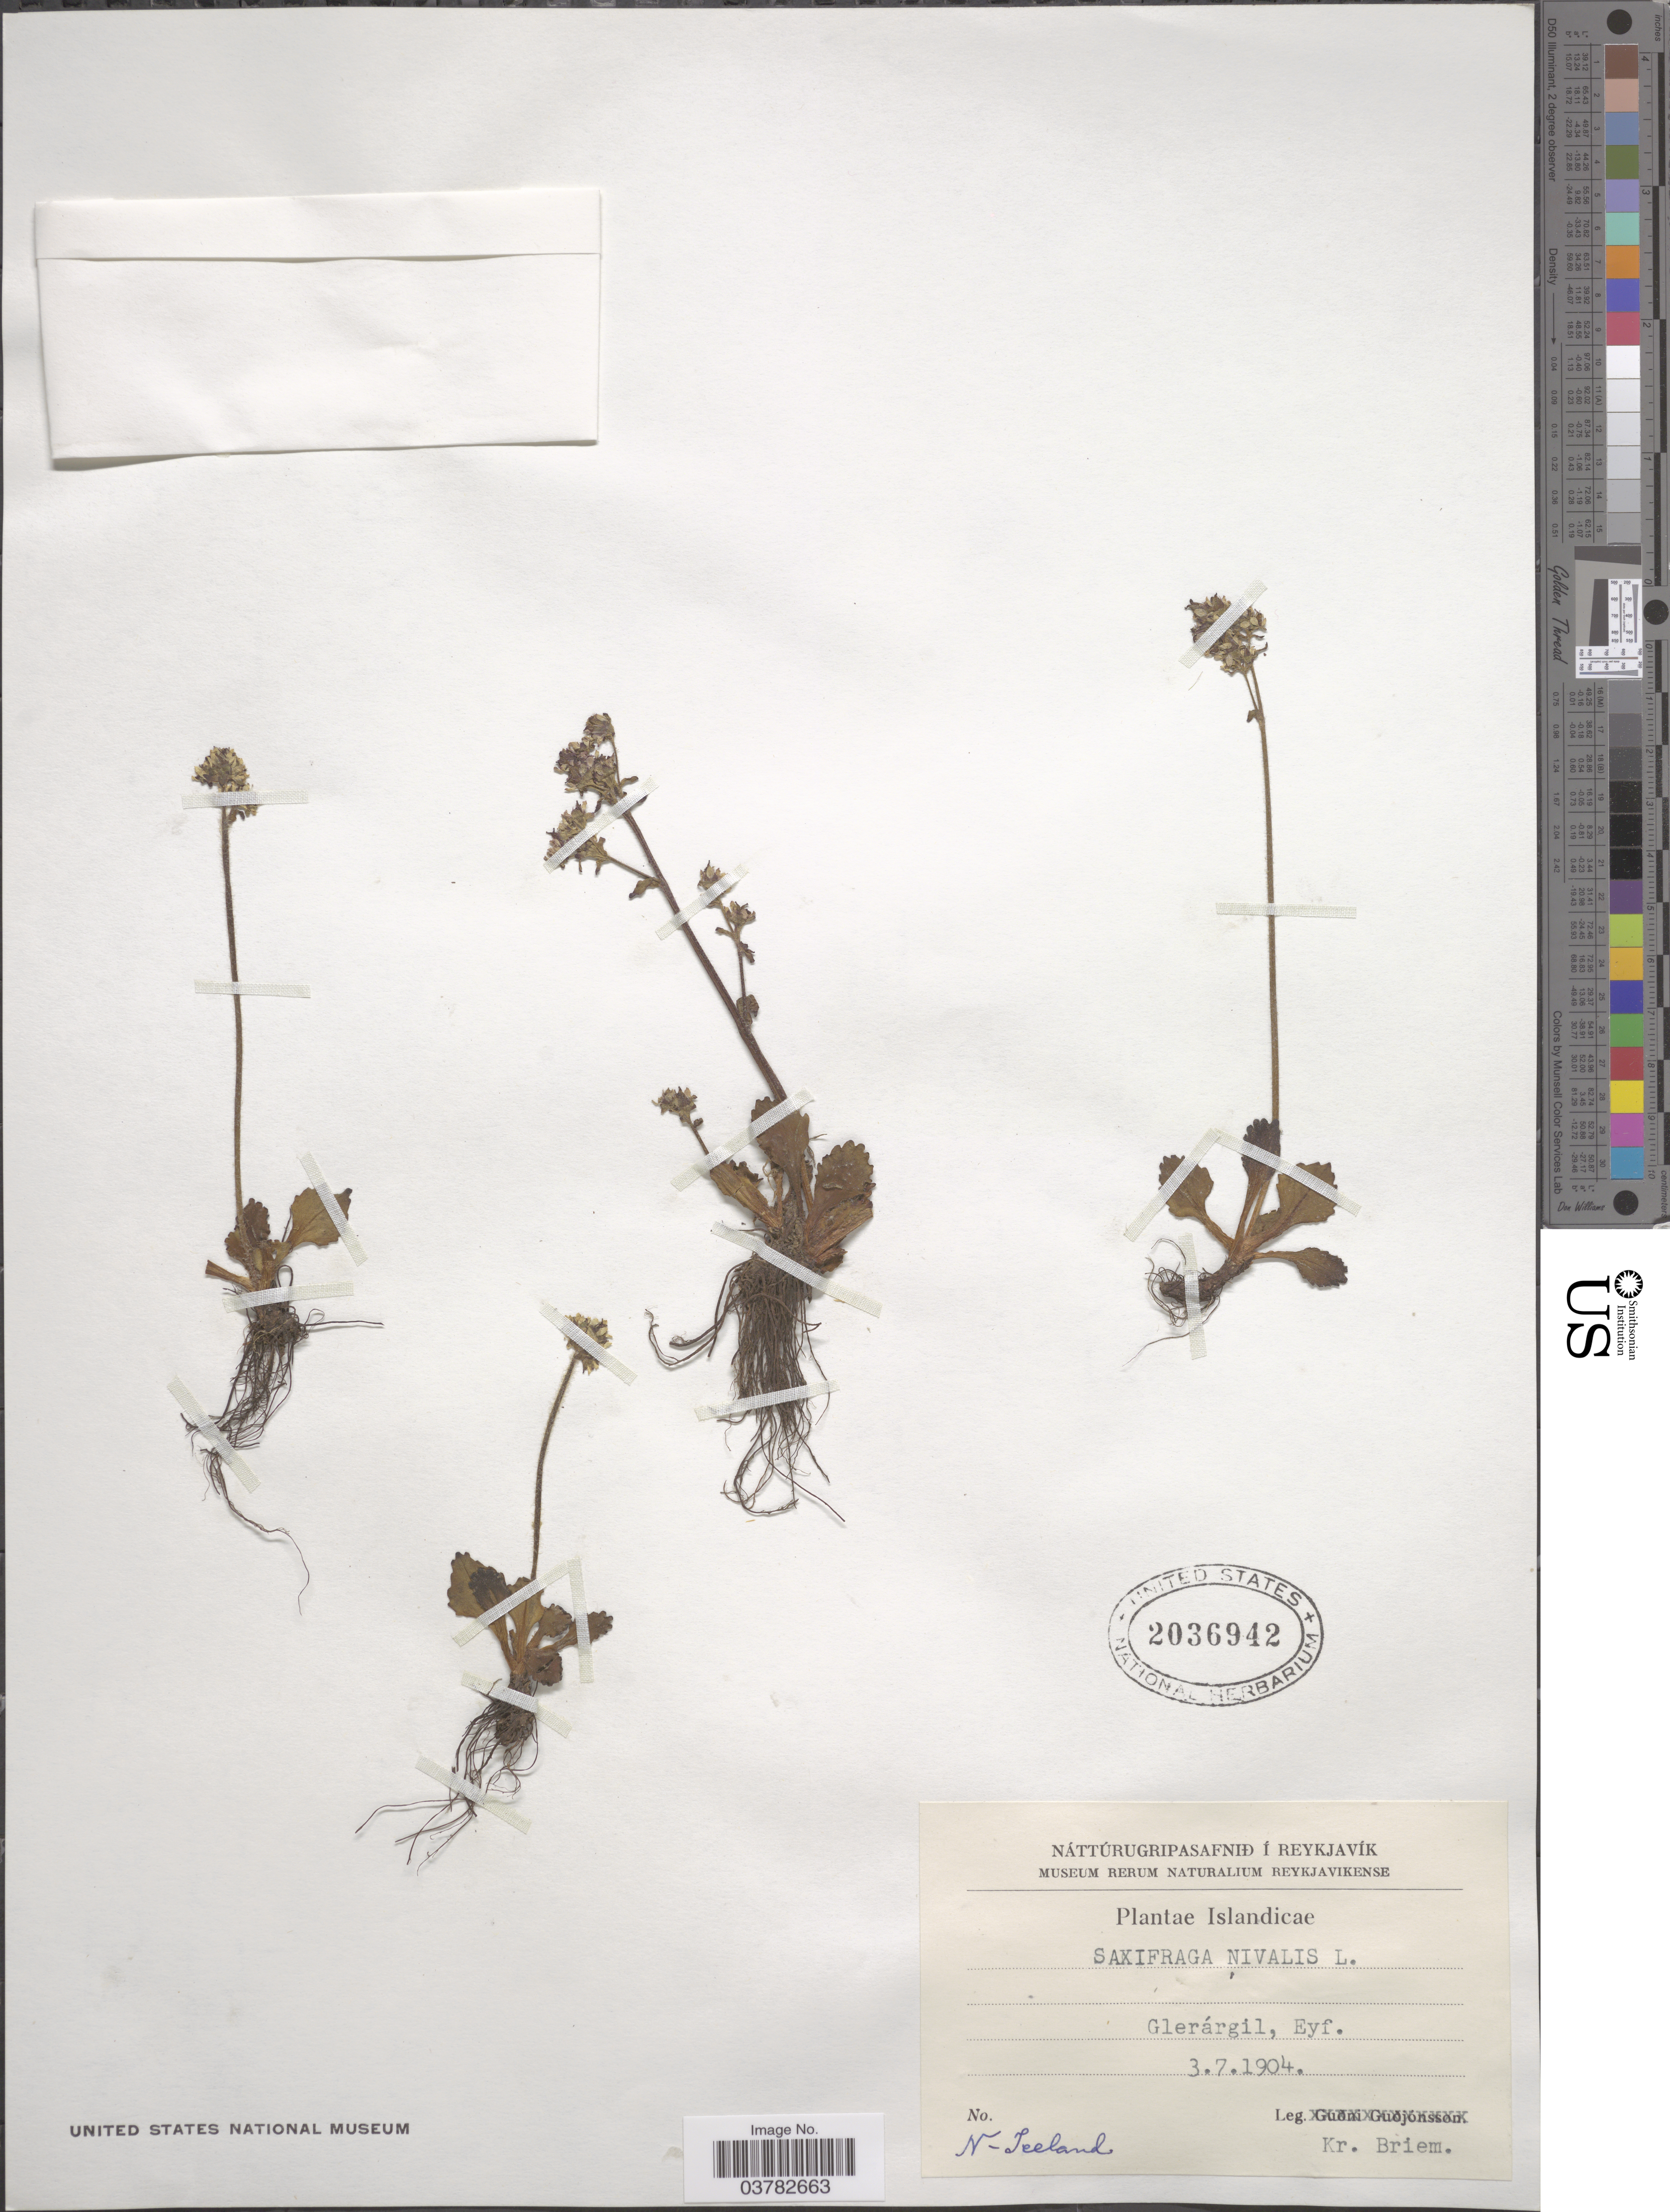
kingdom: Plantae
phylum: Tracheophyta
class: Magnoliopsida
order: Saxifragales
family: Saxifragaceae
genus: Micranthes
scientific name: Micranthes nivalis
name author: (L.) Small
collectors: K. Briem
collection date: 1904-07-03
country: Iceland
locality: Islandicae. Glerárgil, Eyf. N-Iceland.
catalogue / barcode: US 2036942